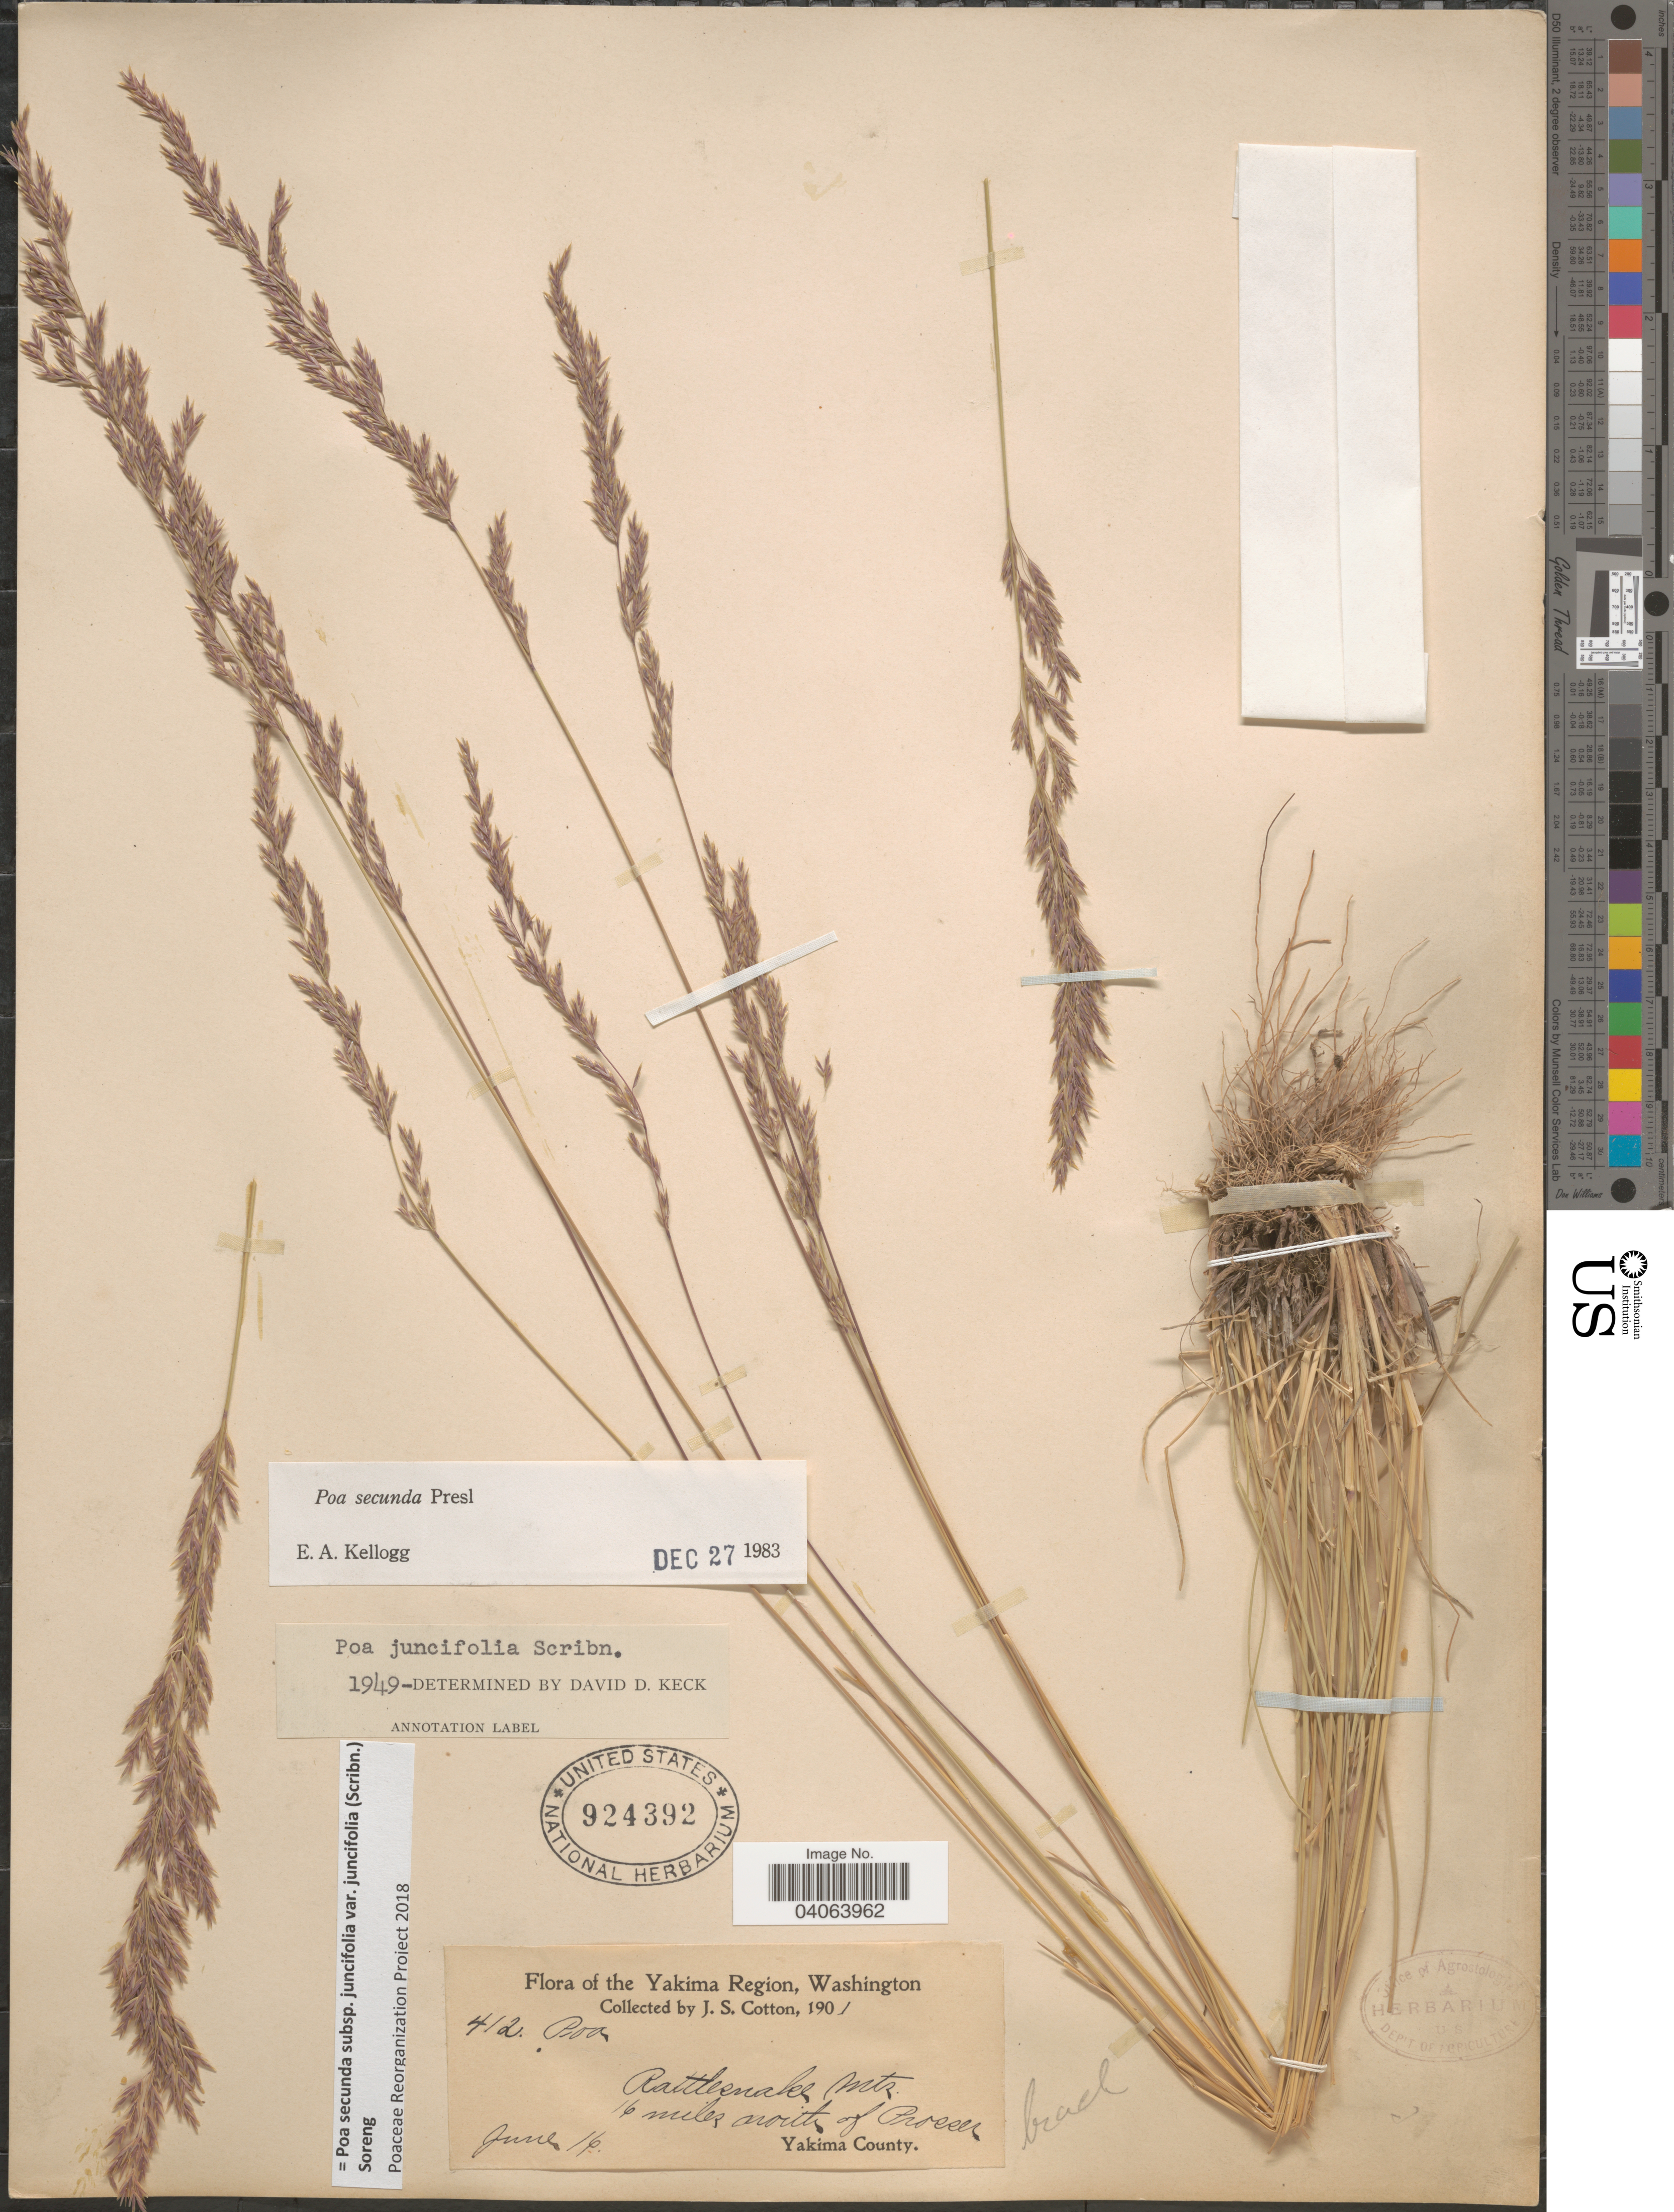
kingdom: Plantae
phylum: Tracheophyta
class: Liliopsida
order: Poales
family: Poaceae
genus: Poa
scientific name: Poa secunda subsp. juncifolia var. juncifolia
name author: (Scribn.) Soreng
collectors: J. S. Cotton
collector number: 412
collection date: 1901-06-16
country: United States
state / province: Washington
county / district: Yakima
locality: The Yakima Region. Rattlesnake Mts. 16 miles north of Prosser. Yakima County.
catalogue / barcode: US 924392